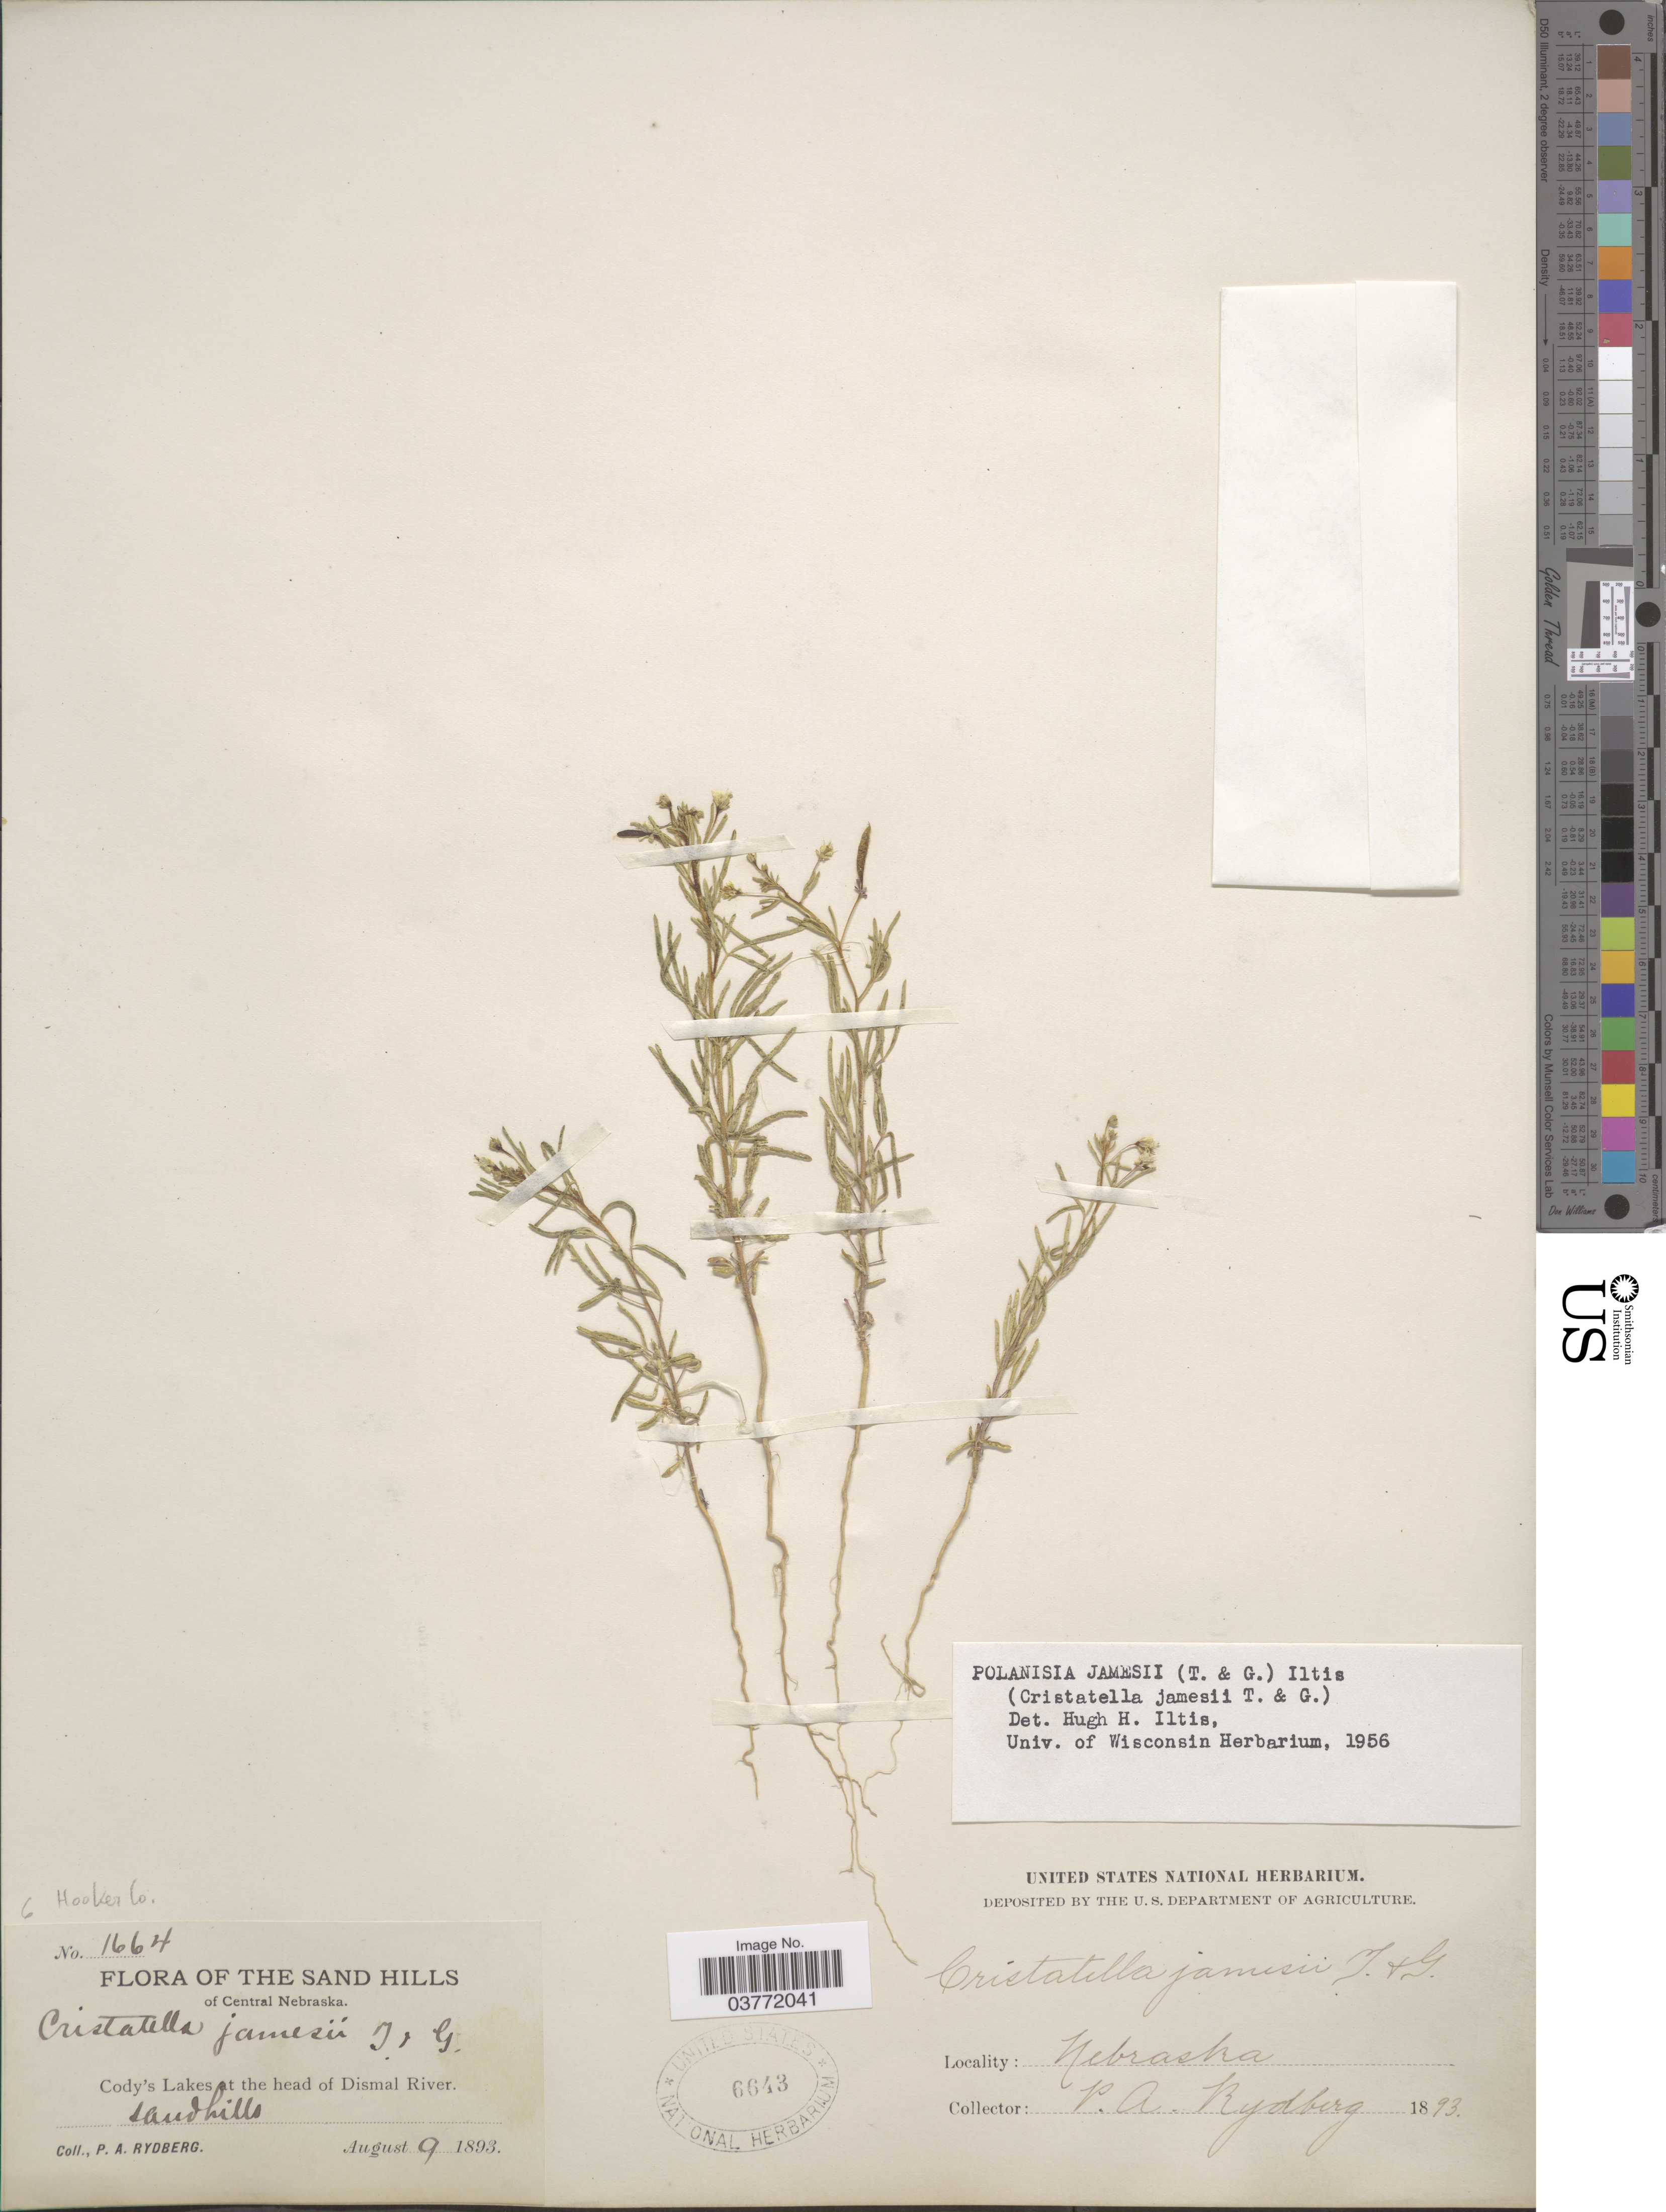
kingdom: Plantae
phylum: Tracheophyta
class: Magnoliopsida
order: Brassicales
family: Cleomaceae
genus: Polanisia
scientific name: Polanisia jamesii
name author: (Torr. & A. Gray) Iltis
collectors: P. A. Rydberg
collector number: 1664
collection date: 1893-08-09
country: United States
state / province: Nebraska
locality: The Sand Hills of Central Nebraska. Cody's Lakes at the head of Dismal River. Hooker Co.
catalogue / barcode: US 6643